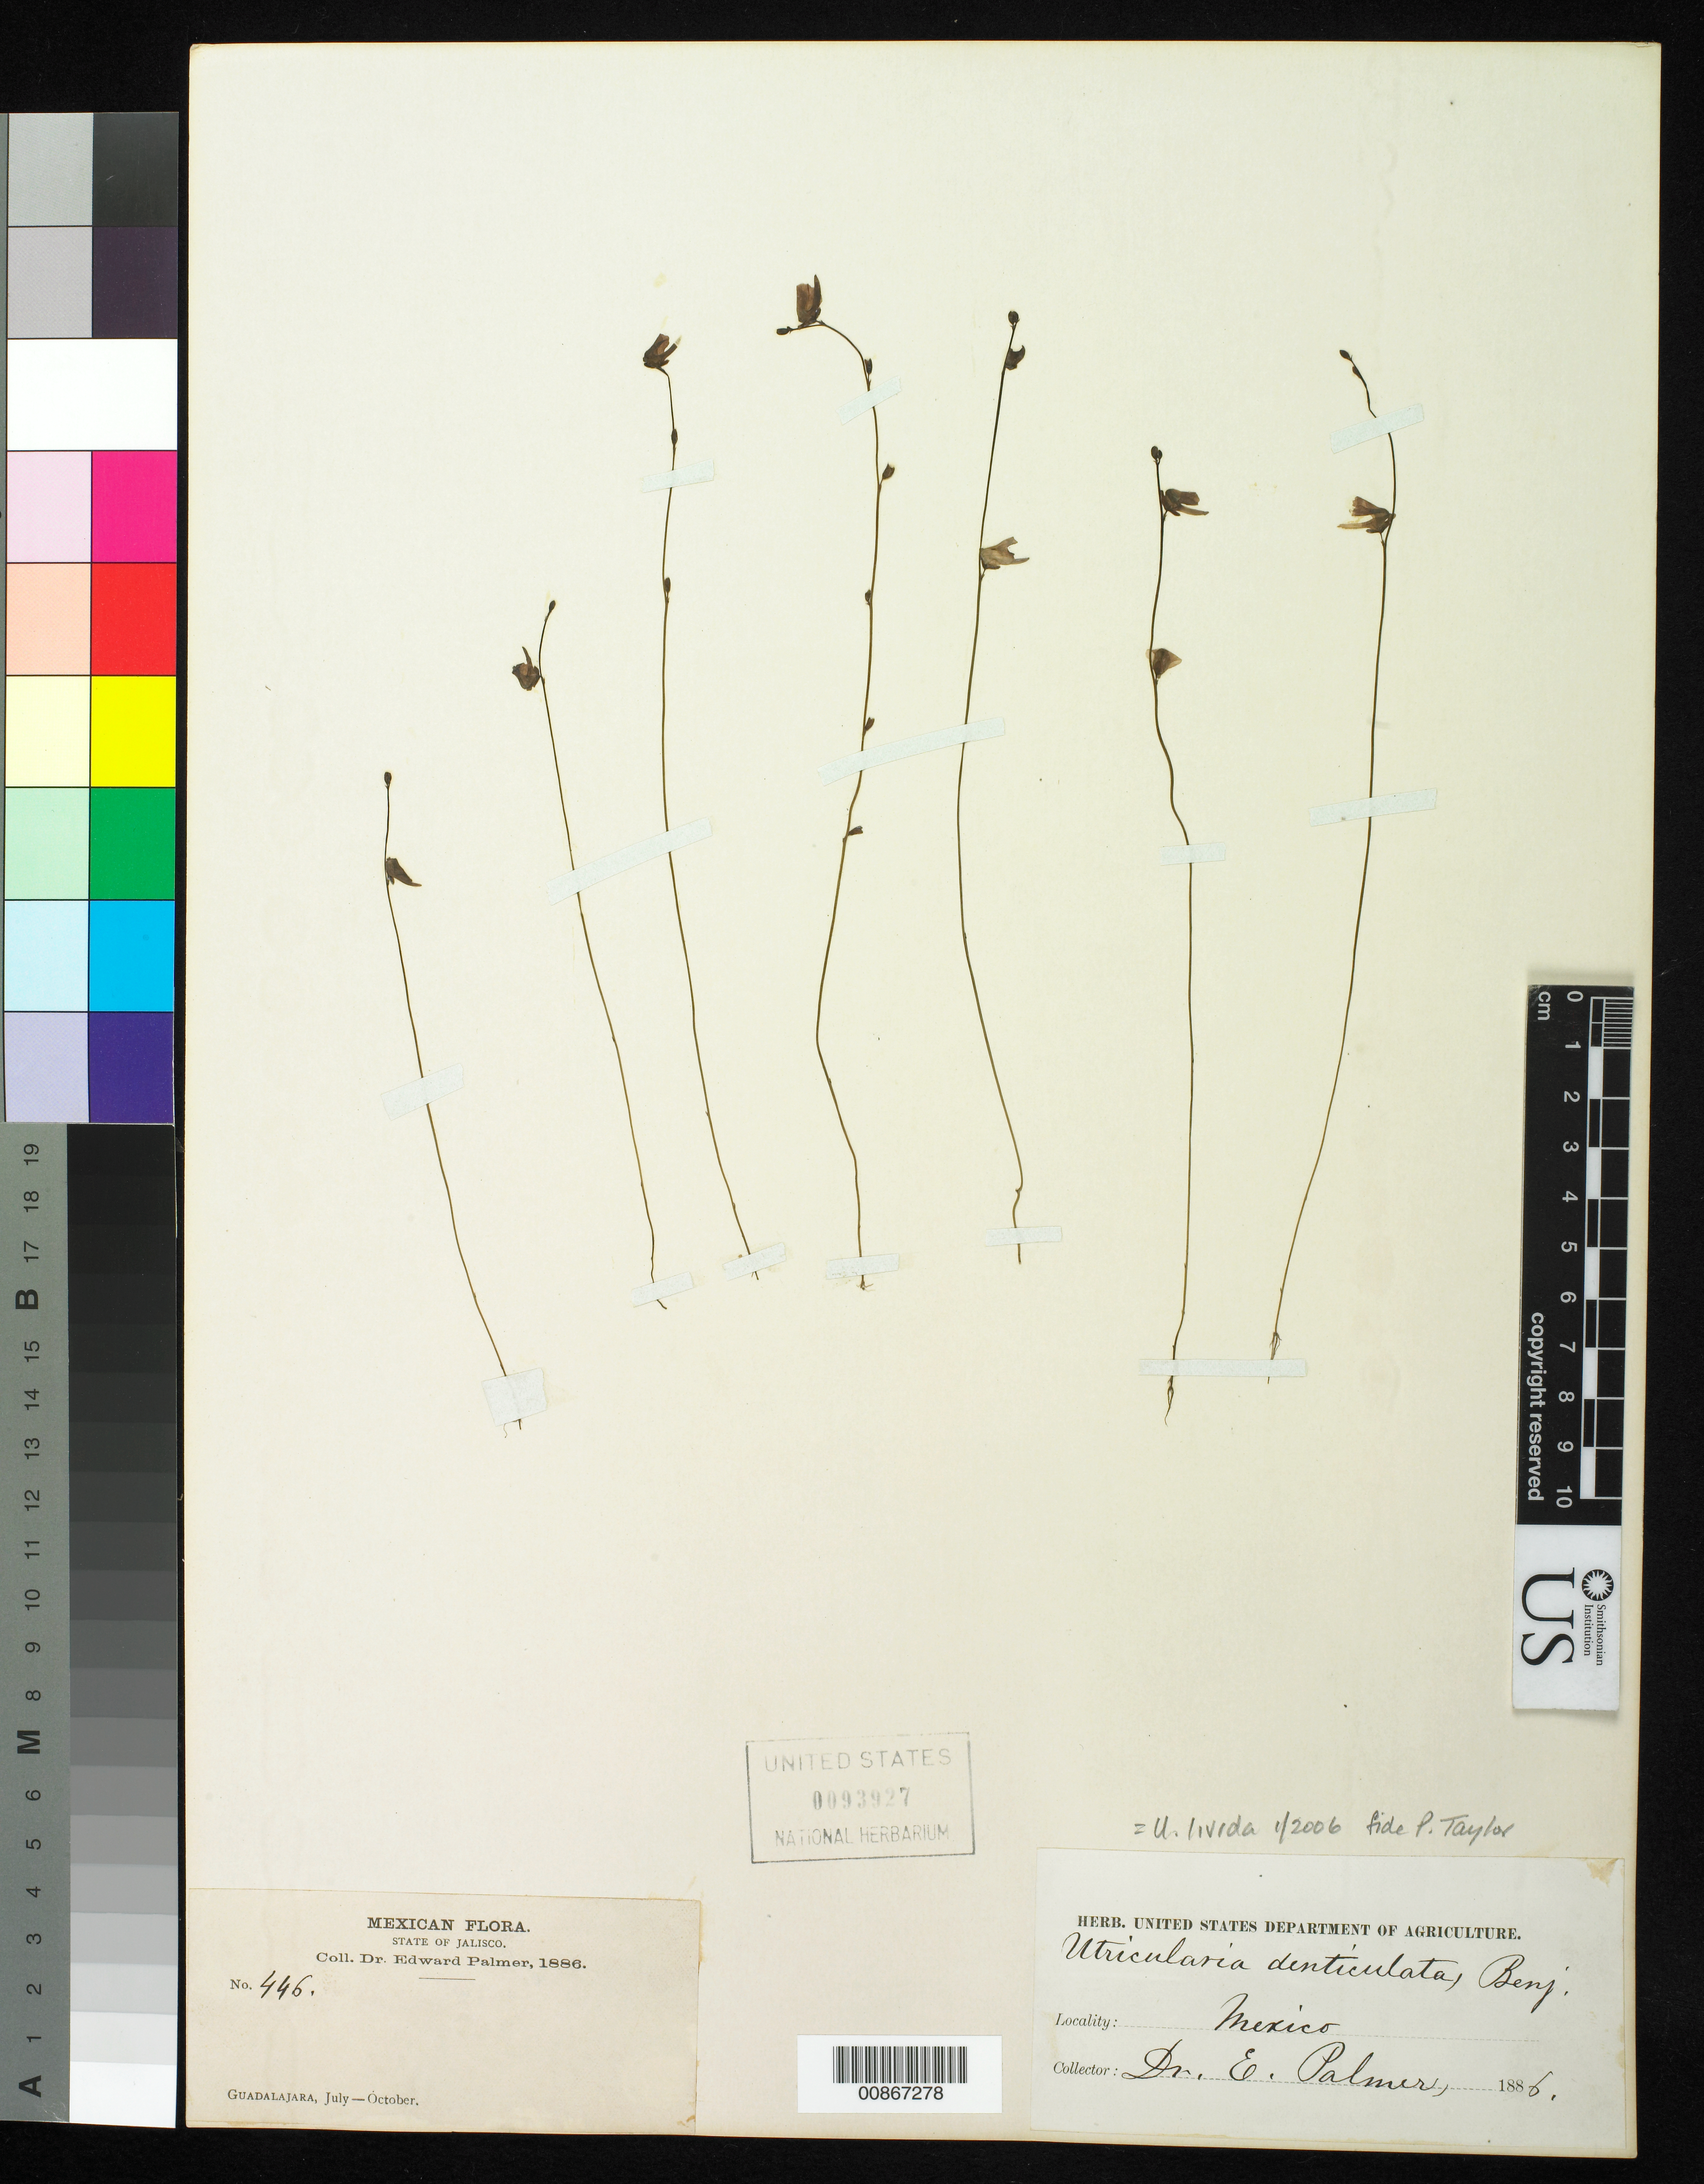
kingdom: Plantae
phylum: Tracheophyta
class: Magnoliopsida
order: Lamiales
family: Lentibulariaceae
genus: Utricularia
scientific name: Utricularia livida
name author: E. Mey.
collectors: E. Palmer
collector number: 446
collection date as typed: Jul 1886 to -- Oct 1886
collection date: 1886-07/1886-10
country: Mexico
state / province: Jalisco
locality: Guadalajara, Jalisco.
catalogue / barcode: US 93927